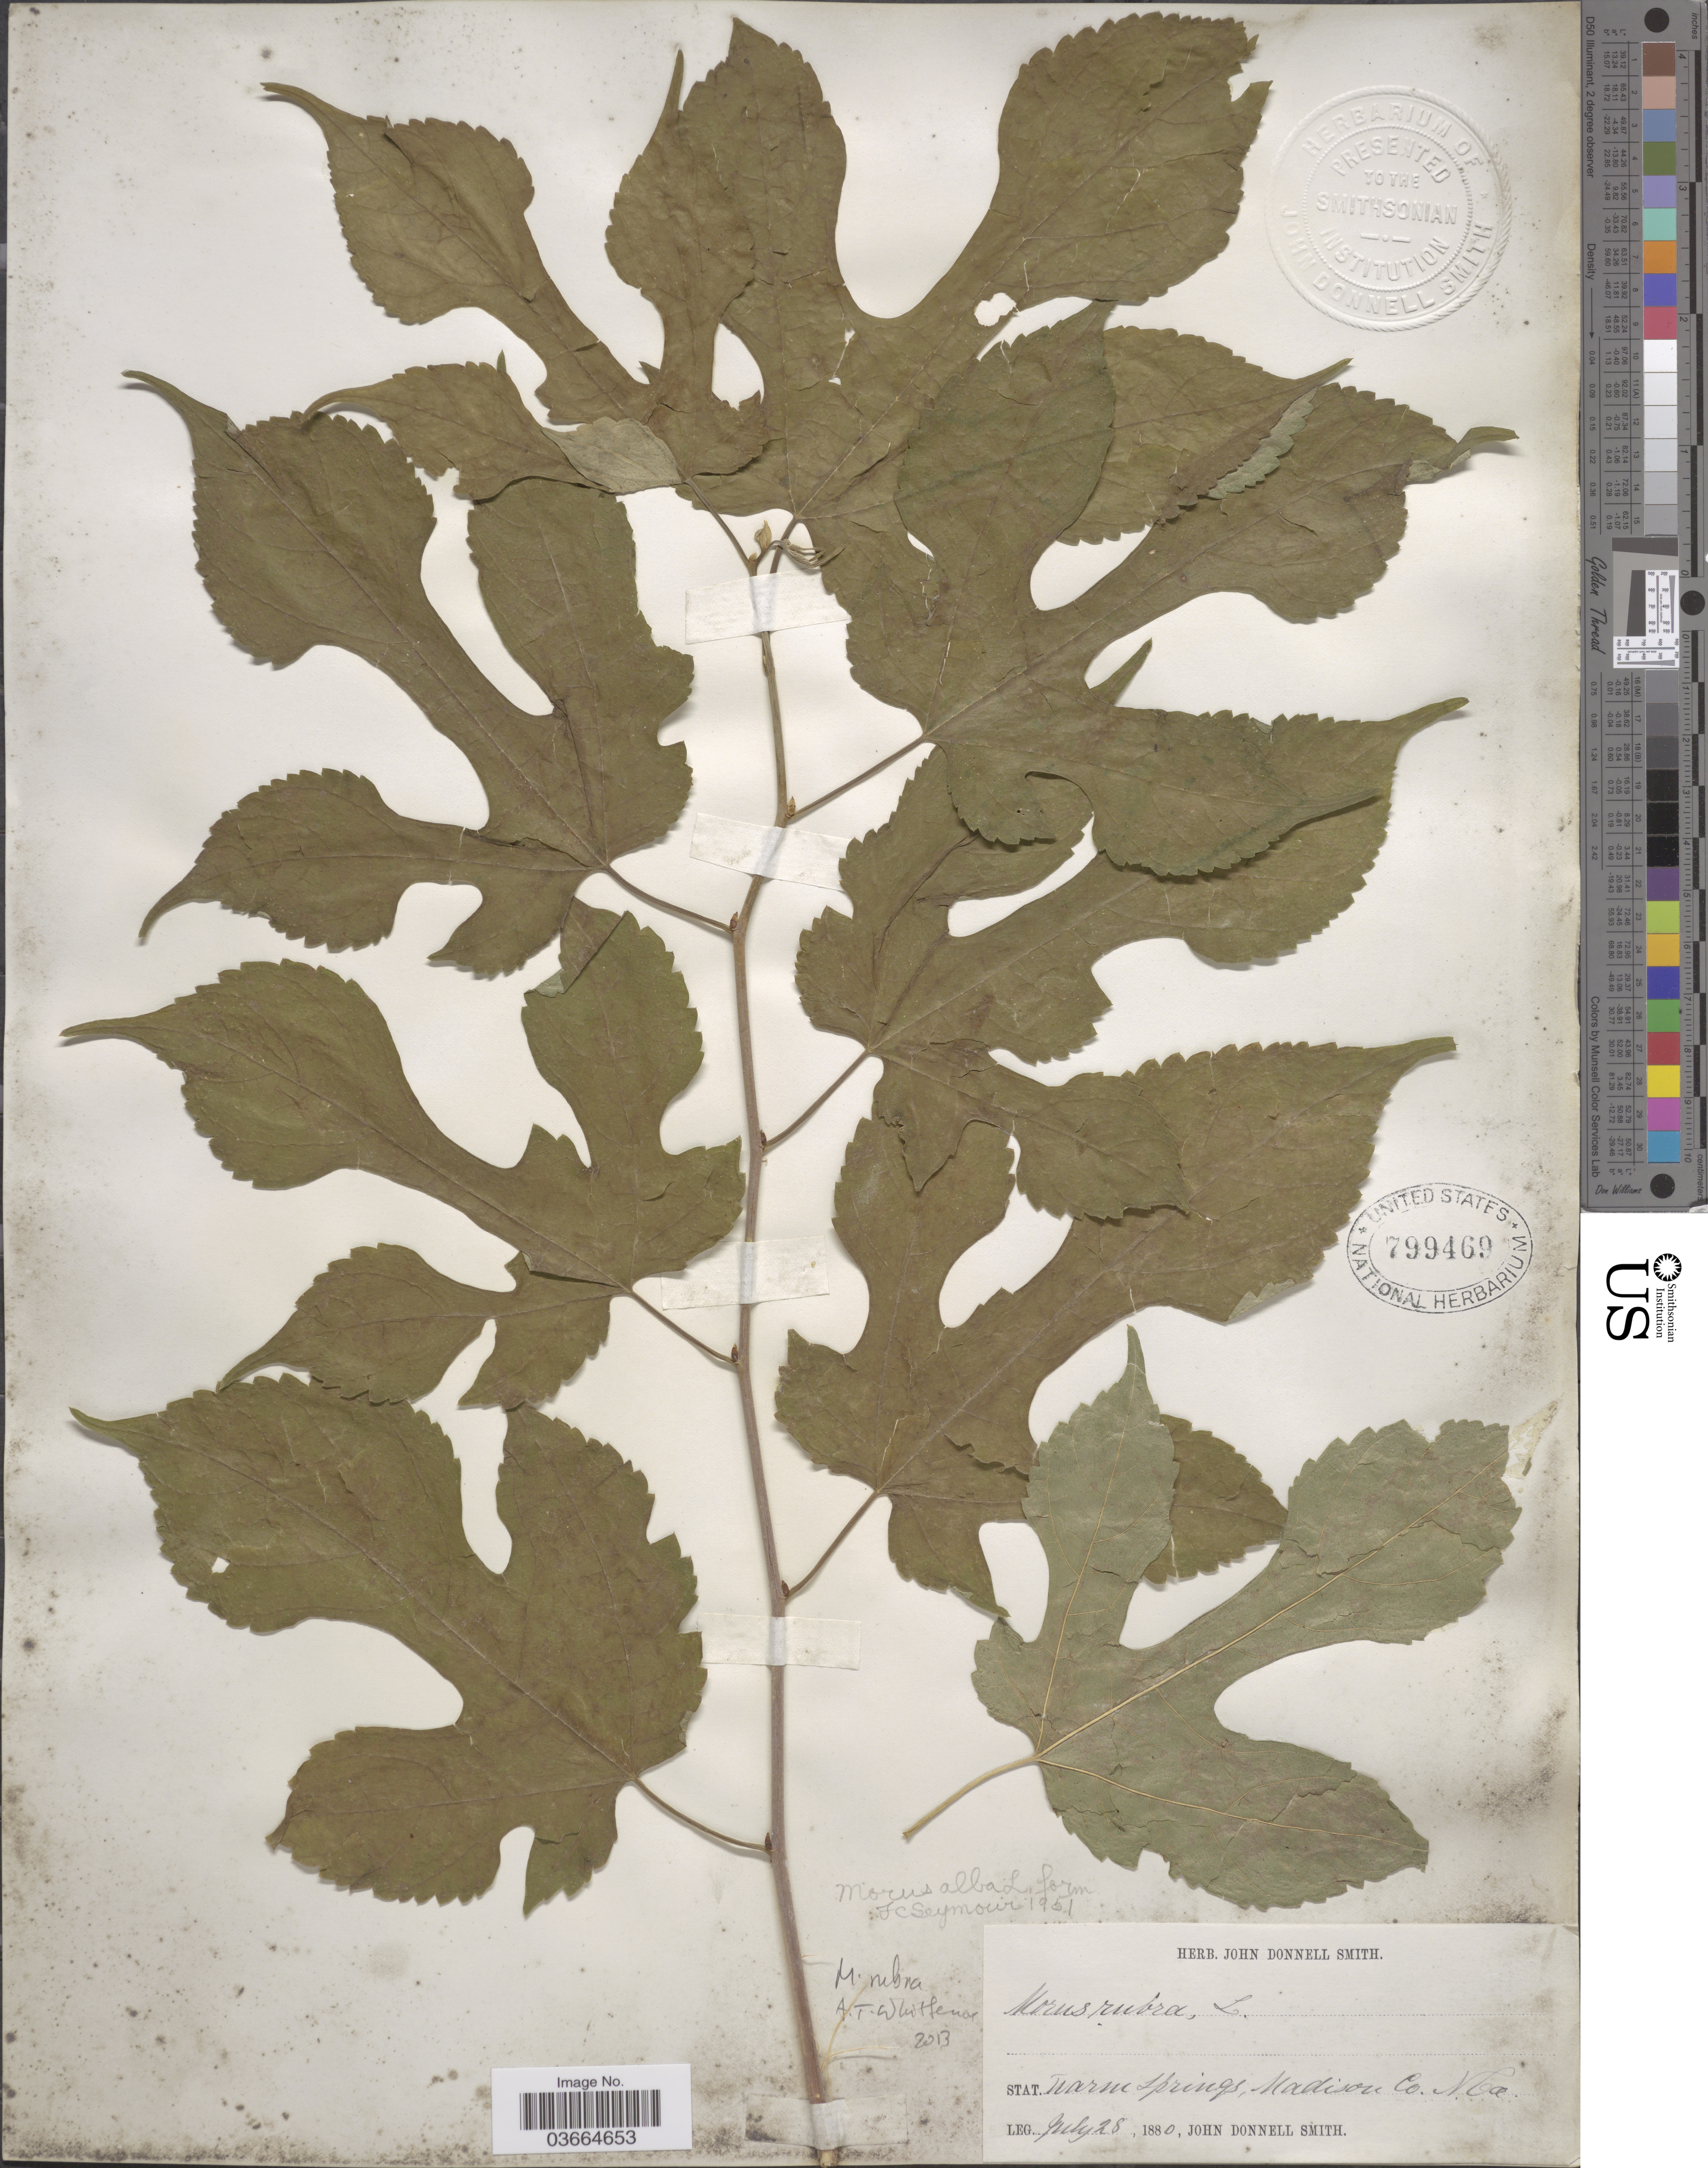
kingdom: Plantae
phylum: Tracheophyta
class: Magnoliopsida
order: Rosales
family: Moraceae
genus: Morus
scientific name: Morus rubra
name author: L.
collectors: J. Donnell Smith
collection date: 1880-07-28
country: United States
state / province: North Carolina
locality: Stat. Warm Springs, Madison Co.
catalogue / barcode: US 799469